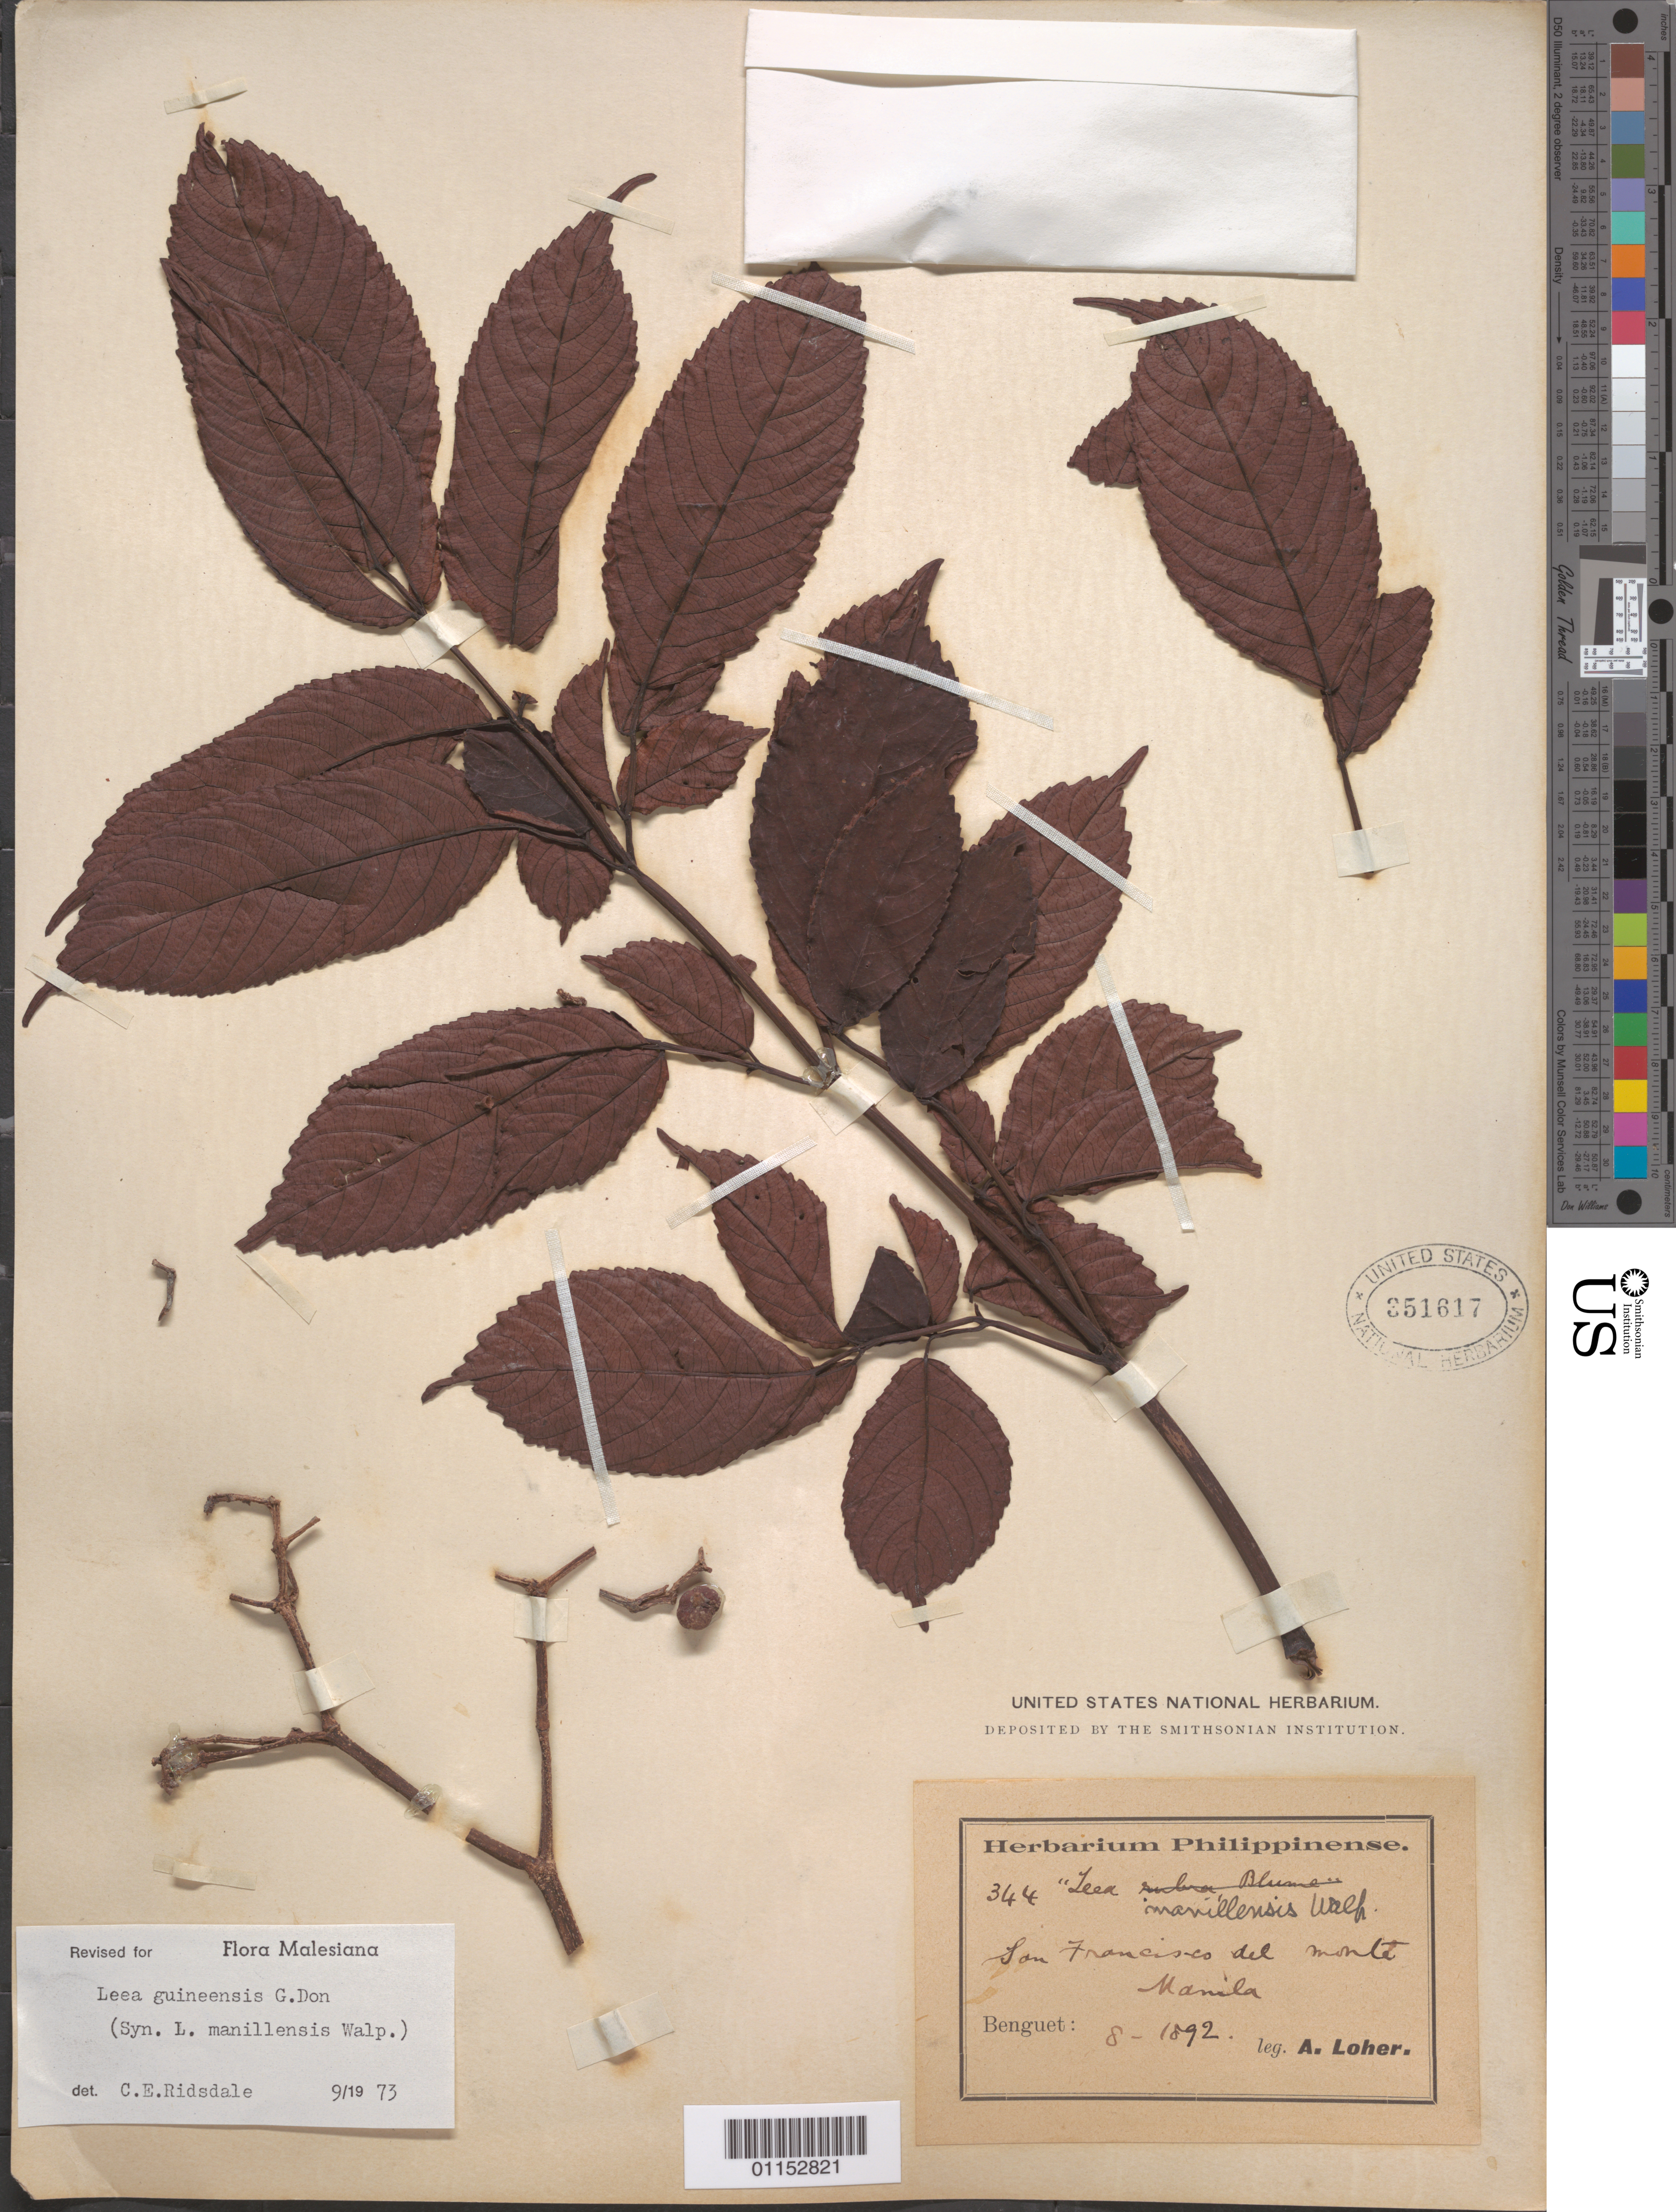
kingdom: Plantae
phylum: Tracheophyta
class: Magnoliopsida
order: Vitales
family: Vitaceae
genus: Leea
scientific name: Leea guineensis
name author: G. Don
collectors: A. Loher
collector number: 344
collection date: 1892-08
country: Philippines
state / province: Cordillera (Administrative Region)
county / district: Benguet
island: Luzon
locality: San Francisco del Monte. Manila.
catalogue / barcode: US 351617